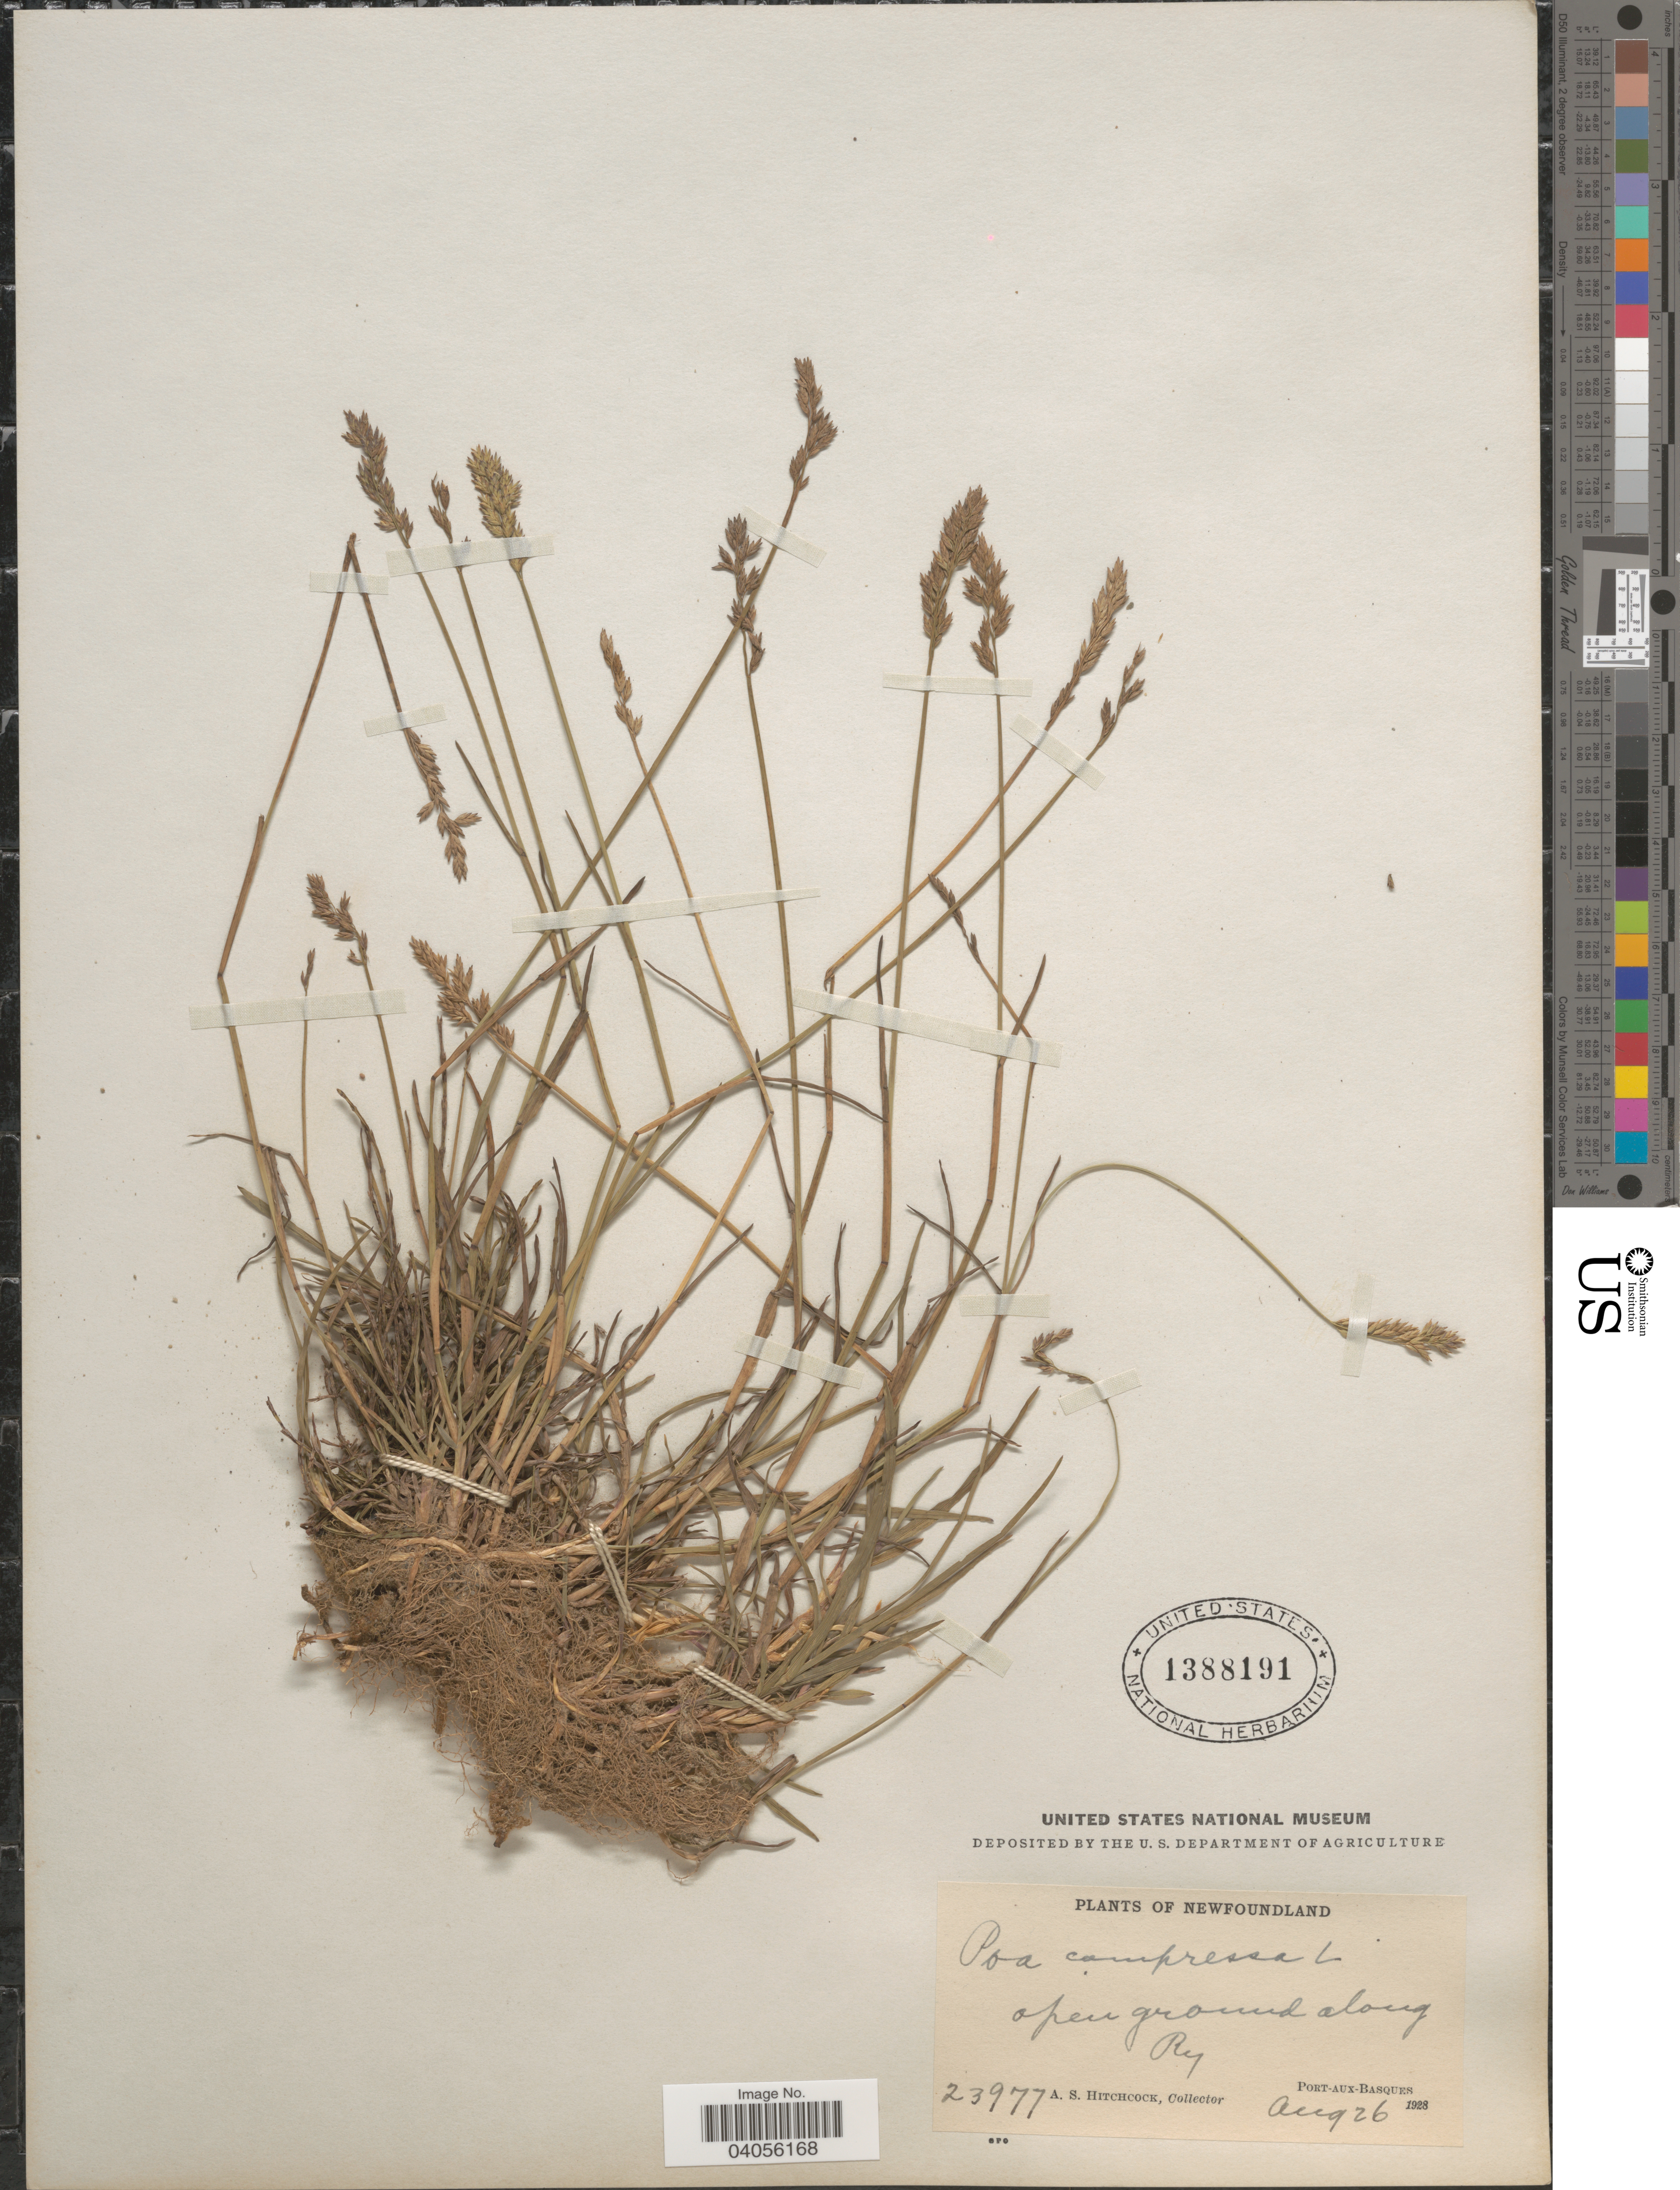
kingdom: Plantae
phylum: Tracheophyta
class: Liliopsida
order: Poales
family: Poaceae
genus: Poa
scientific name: Poa compressa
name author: L.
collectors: A. S. Hitchcock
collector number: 23977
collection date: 1928-08-26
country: Canada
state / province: Newfoundland and Labrador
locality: Open ground along Ry. Port-Aux-Basques.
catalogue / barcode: US 1388191